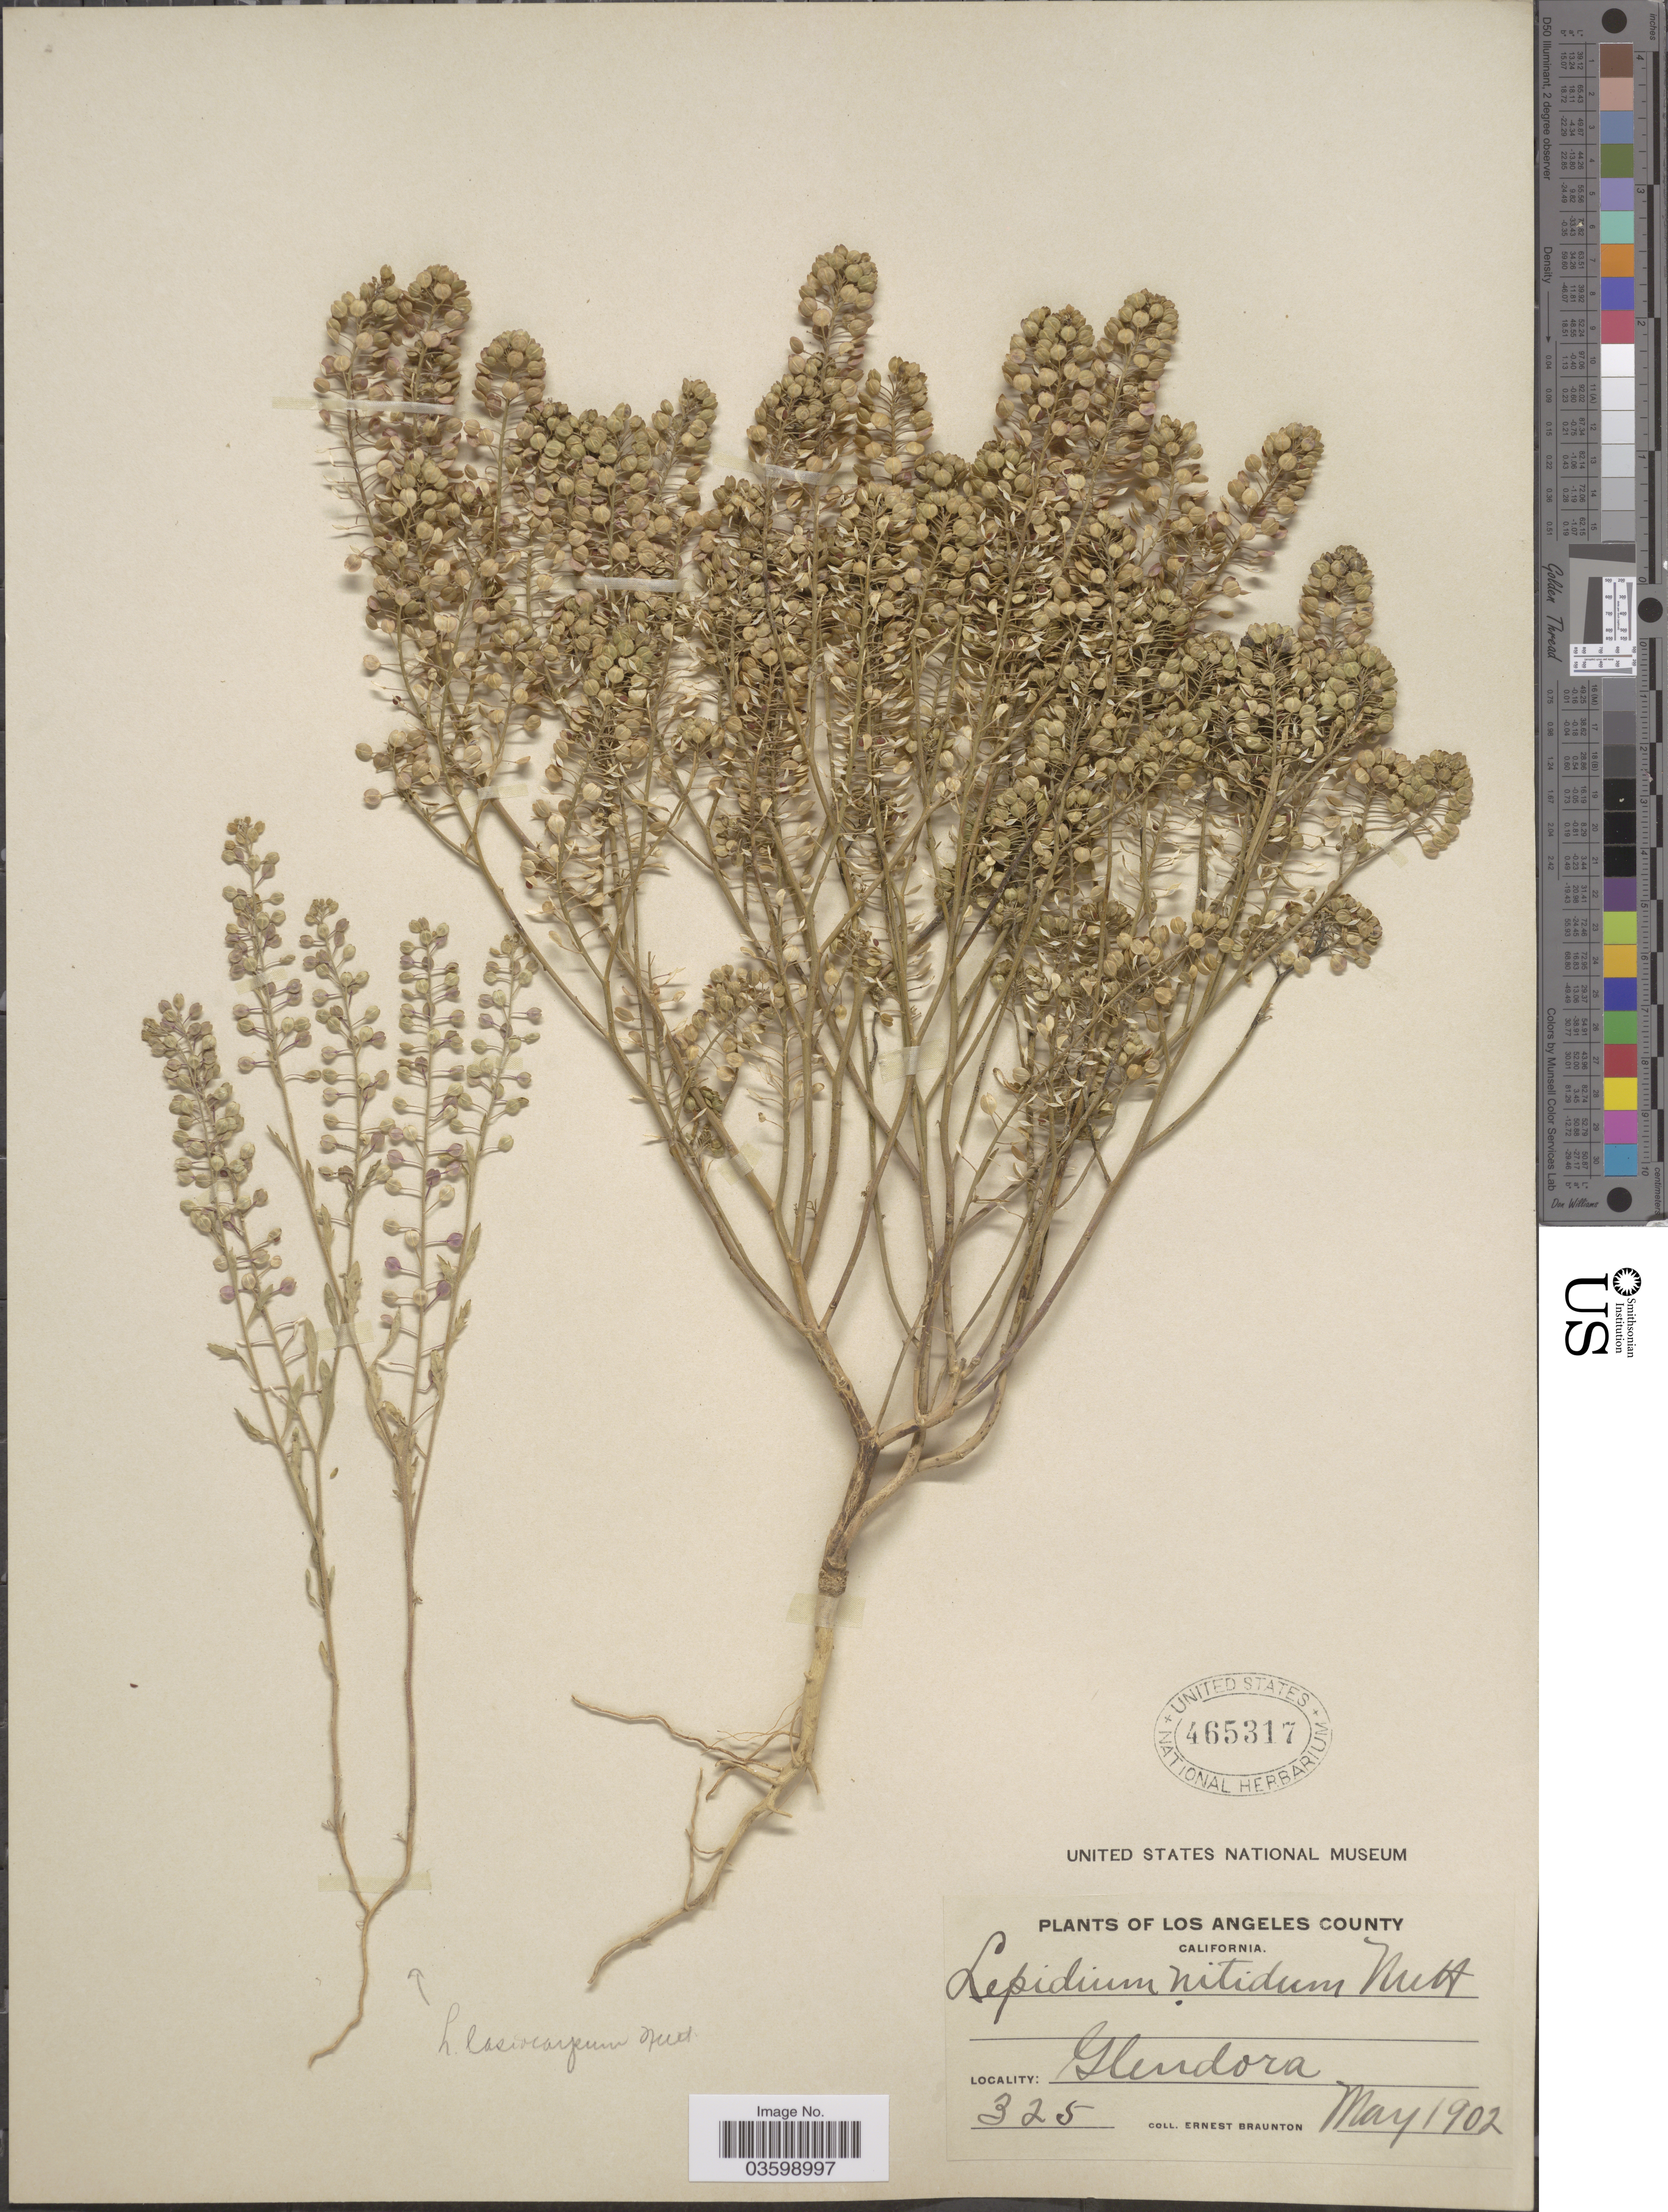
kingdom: Plantae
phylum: Tracheophyta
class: Magnoliopsida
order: Brassicales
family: Brassicaceae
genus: Lepidium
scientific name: Lepidium nitidum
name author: Nutt.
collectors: E. Braunton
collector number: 325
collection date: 1902-05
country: United States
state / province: California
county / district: Los Angeles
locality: Los Angeles County. Glendora.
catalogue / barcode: US 465317